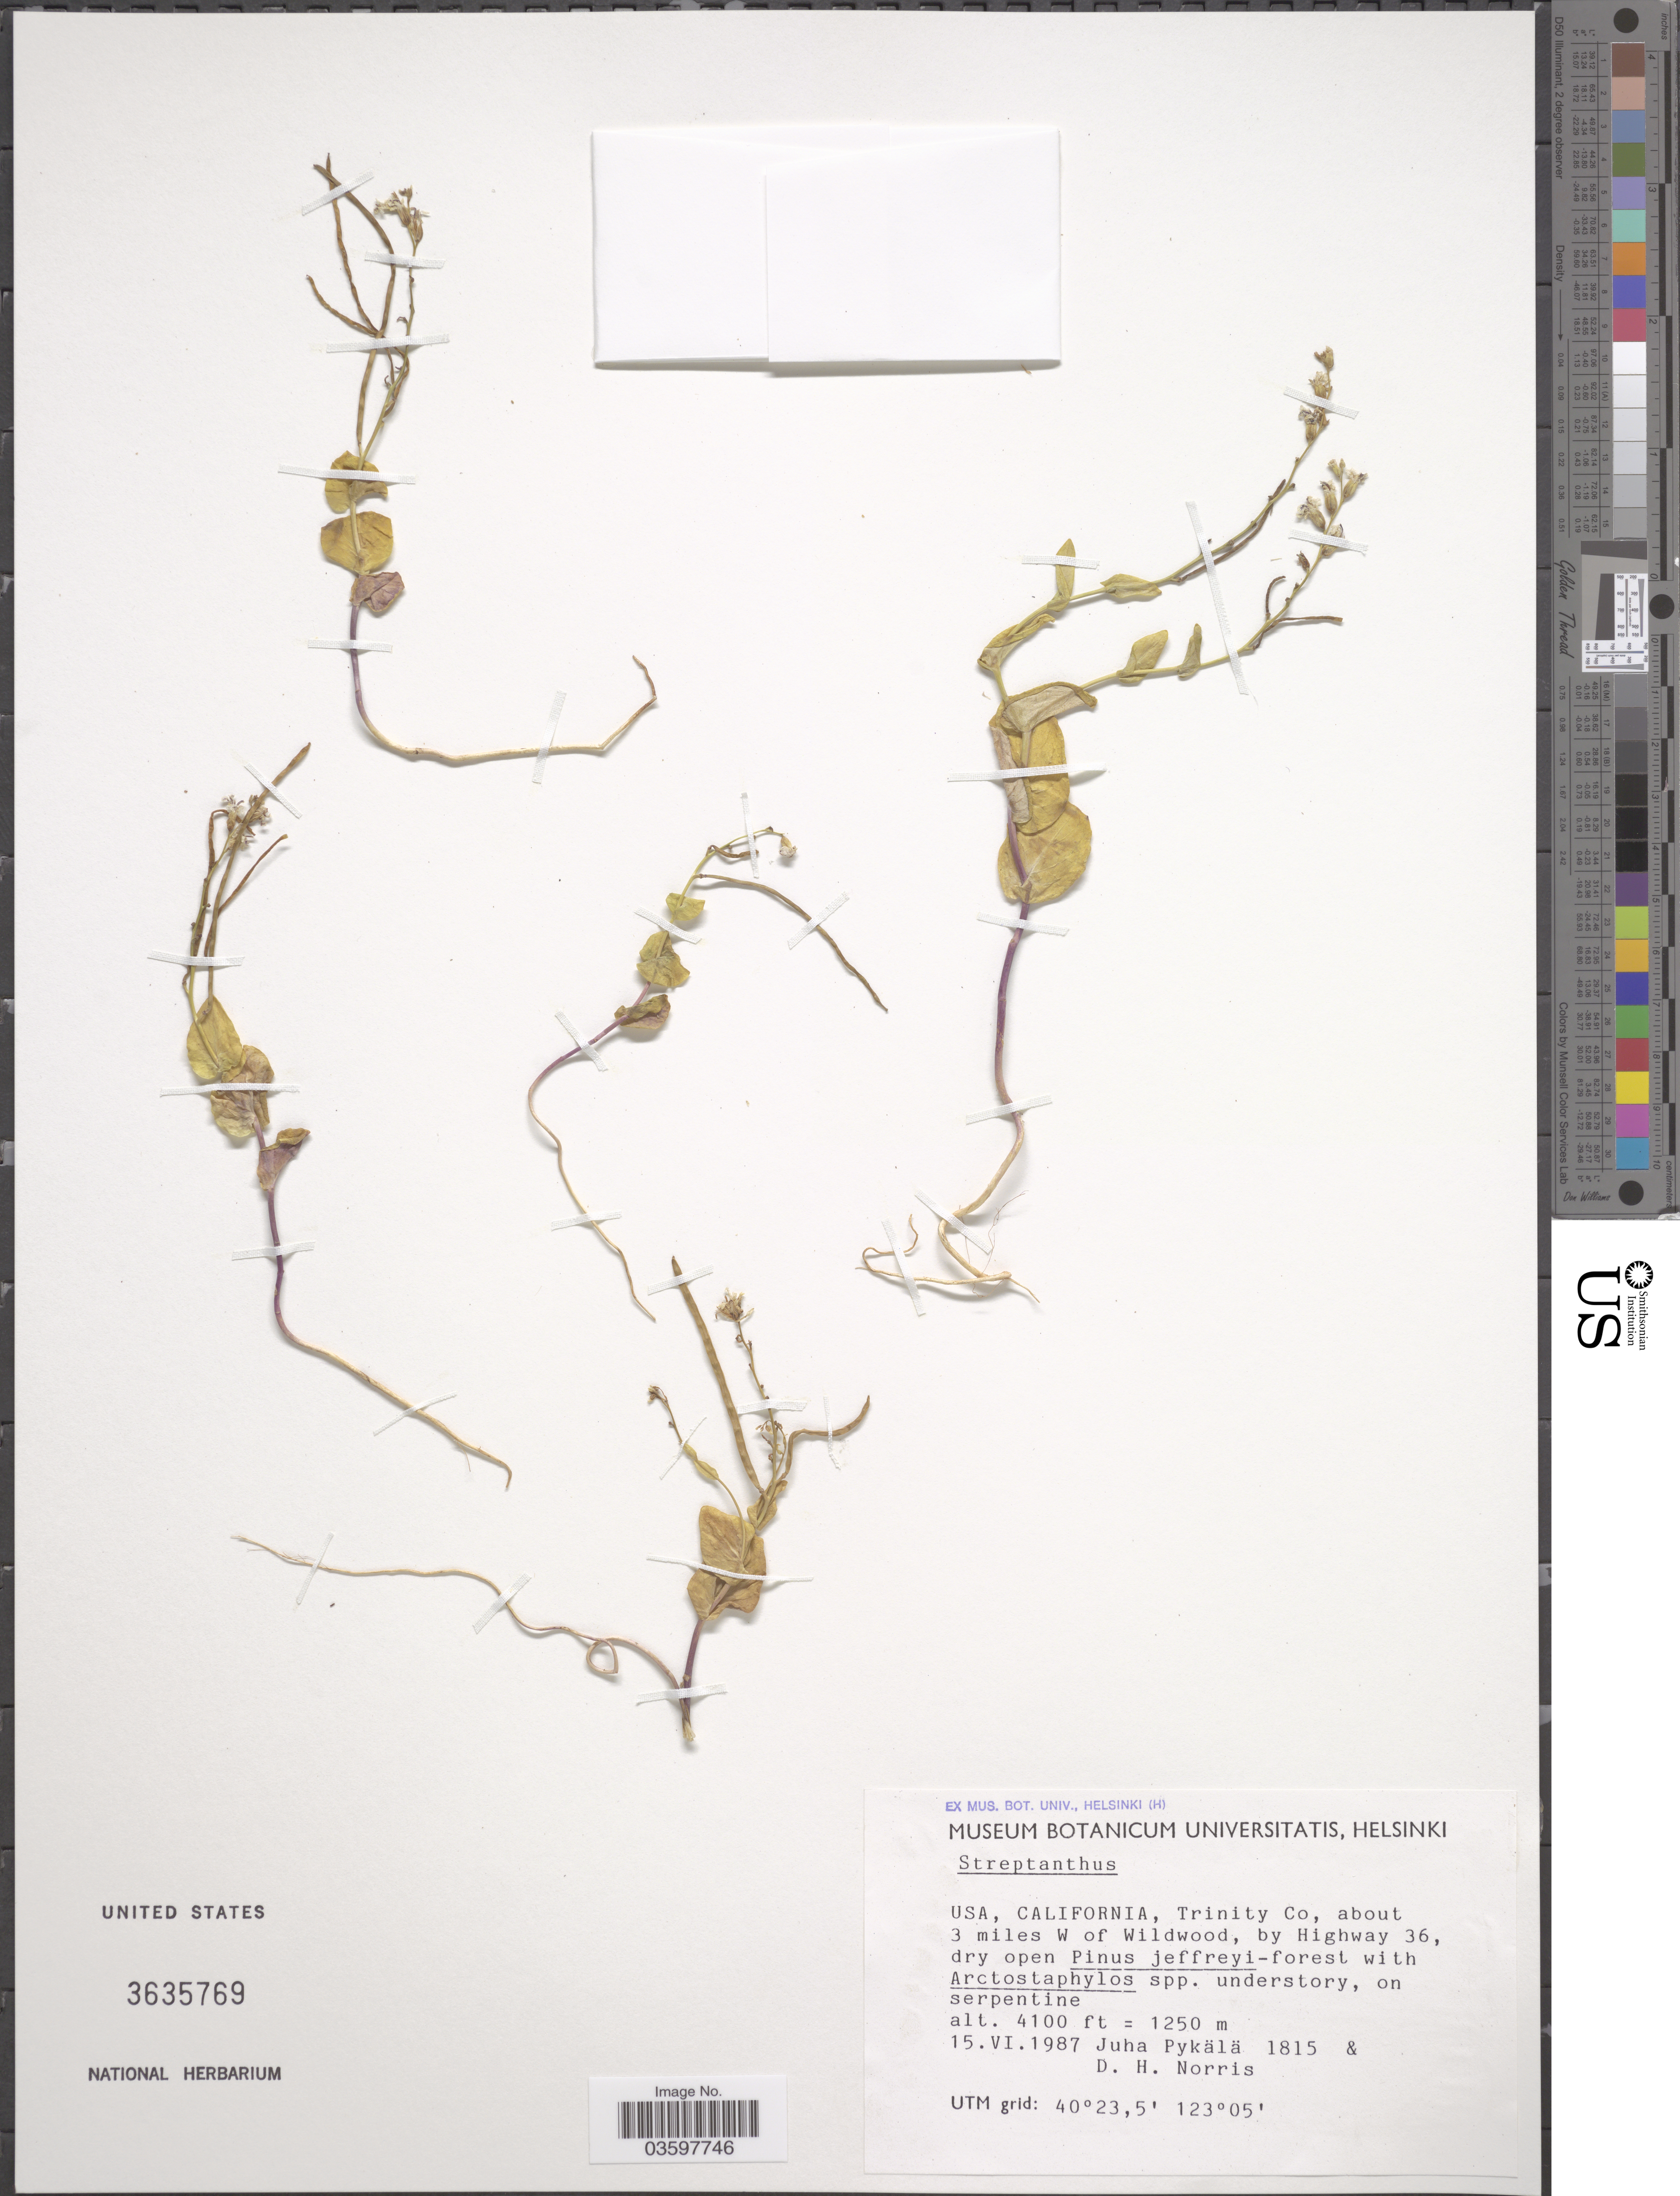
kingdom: Plantae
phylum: Tracheophyta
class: Magnoliopsida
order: Brassicales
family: Brassicaceae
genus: Streptanthus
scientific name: Streptanthus sp.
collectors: J. Pykälä & D. H. Norris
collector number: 1815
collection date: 1987-06-15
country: United States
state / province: California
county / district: Trinity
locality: Trinity Co, about 3 miles W of Wildwood, by Highway 36.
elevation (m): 1250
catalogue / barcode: US 3635769